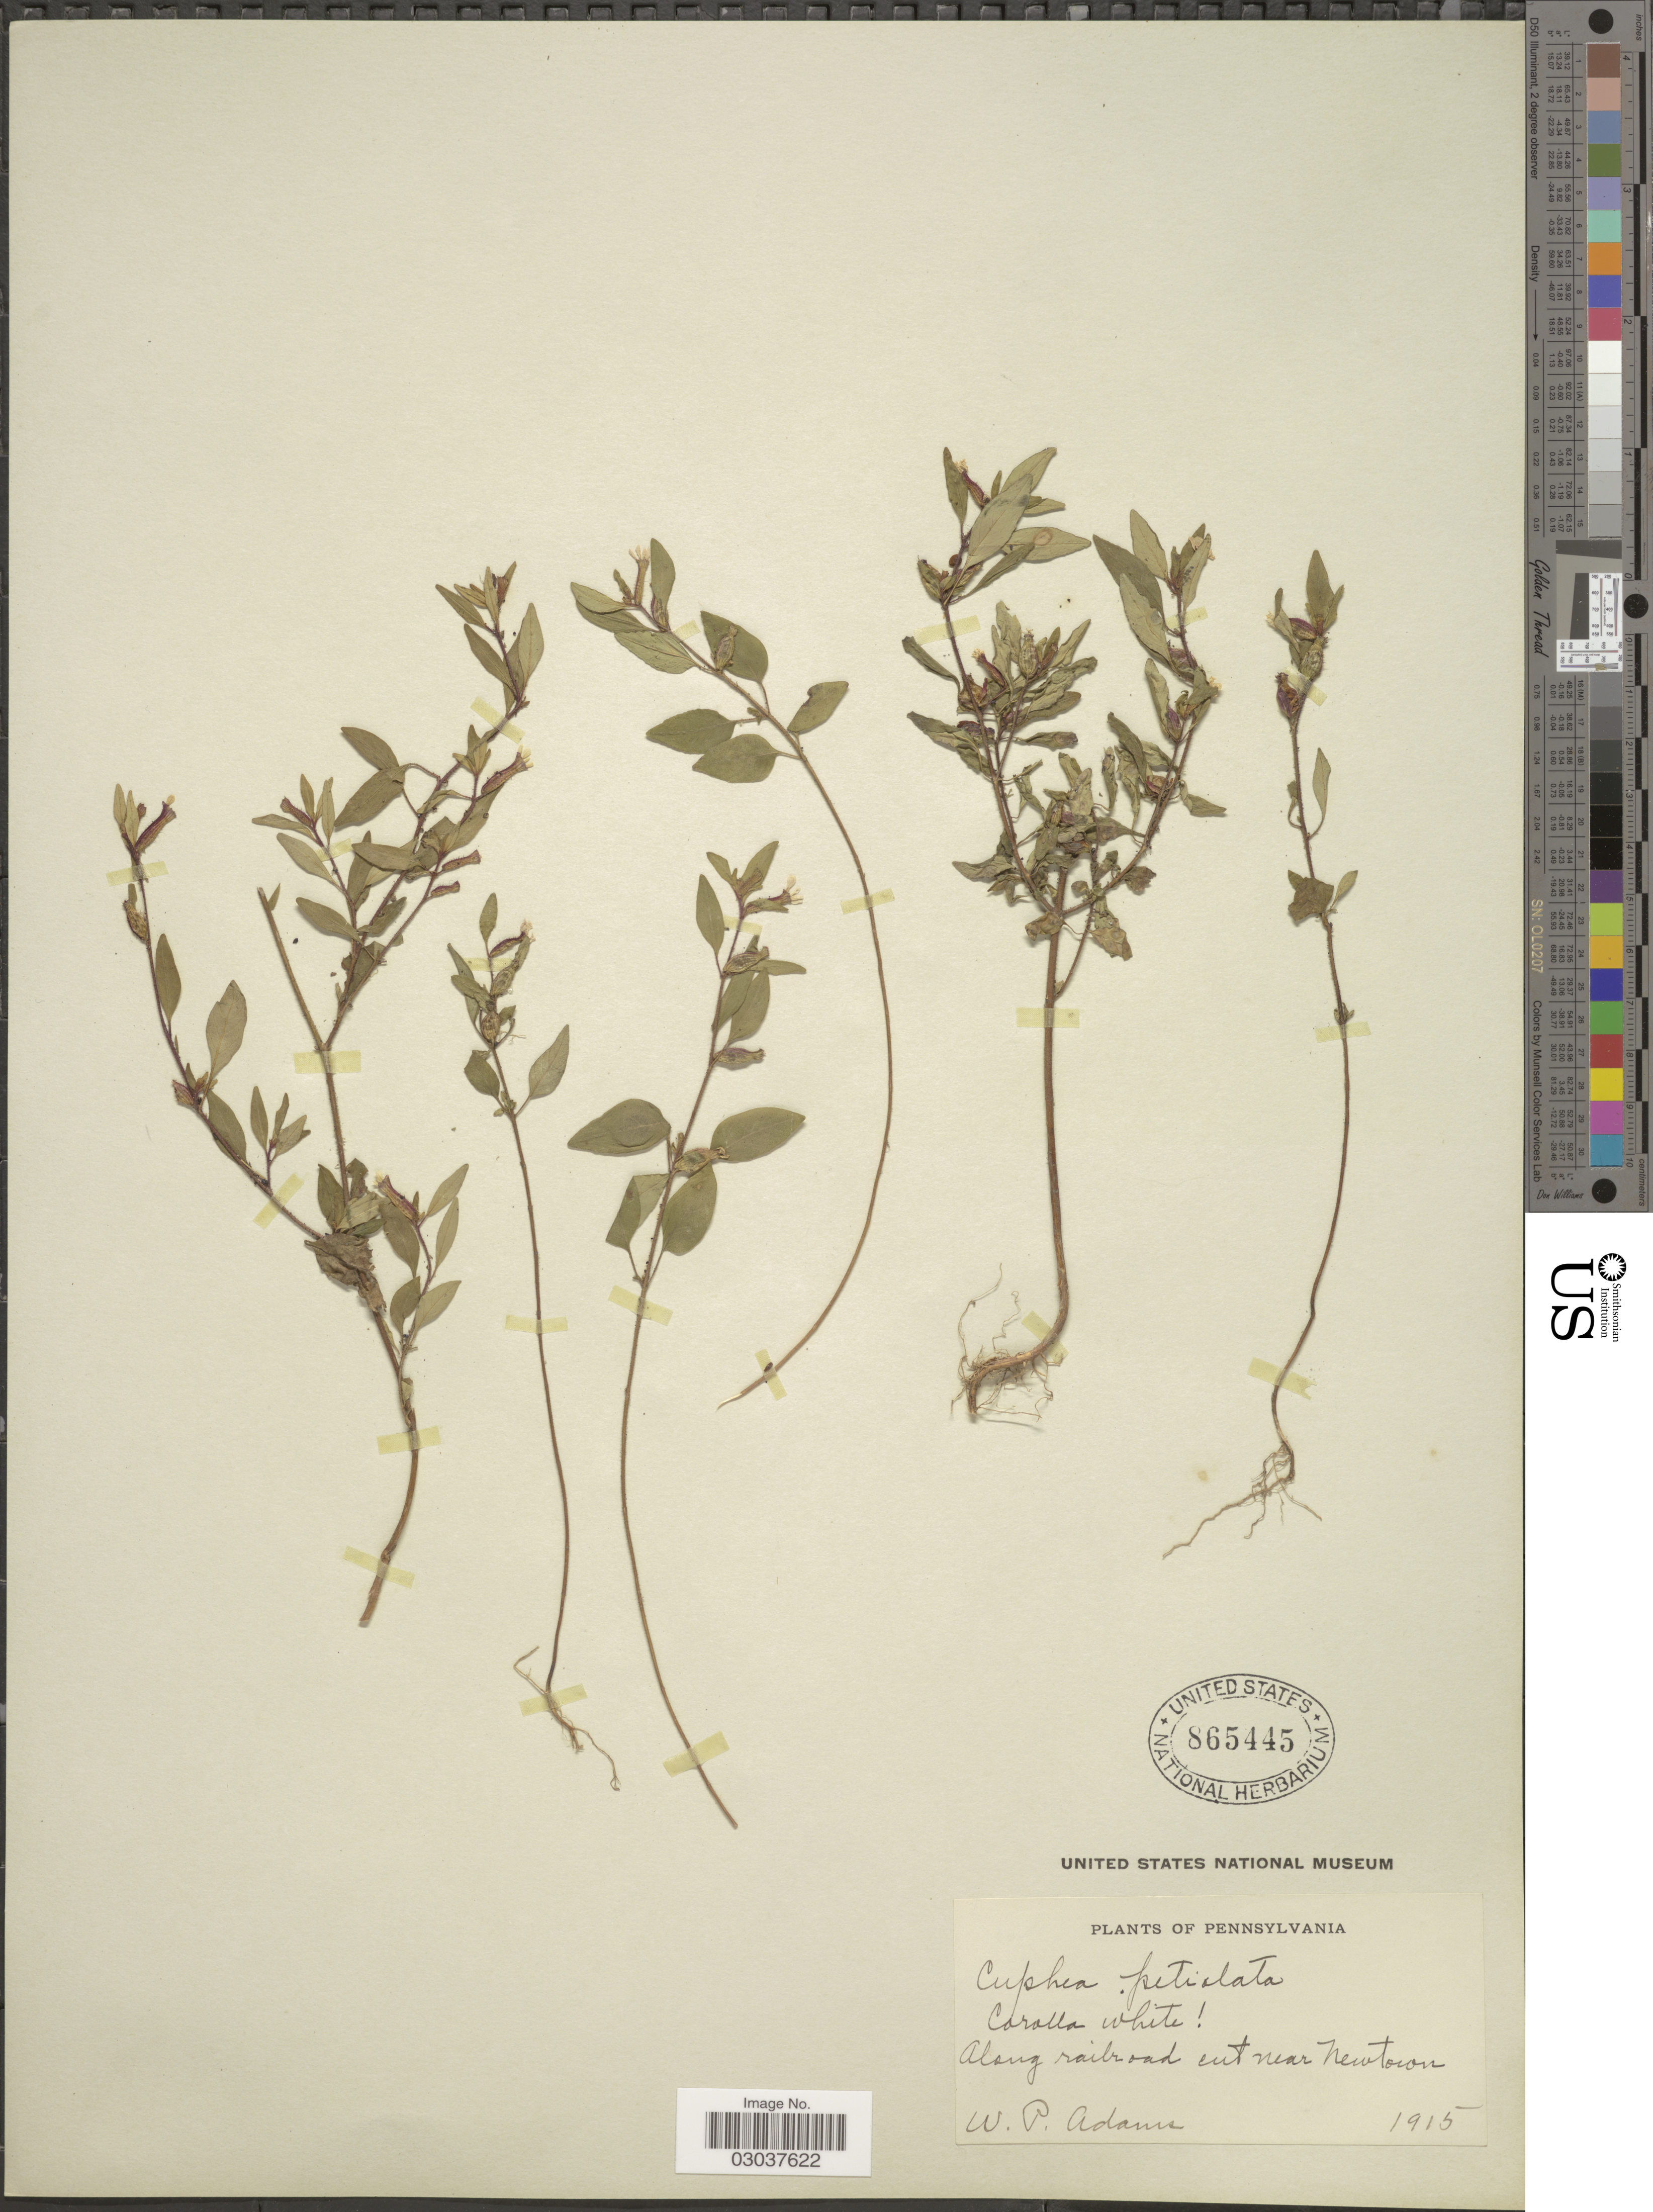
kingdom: Plantae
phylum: Tracheophyta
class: Magnoliopsida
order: Myrtales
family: Lythraceae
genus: Cuphea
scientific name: Cuphea petiolata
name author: Pohl ex Koehne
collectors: W. P. Adams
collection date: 1915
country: United States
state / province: Pennsylvania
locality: Along railroad cut near Newtown.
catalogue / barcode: US 865445